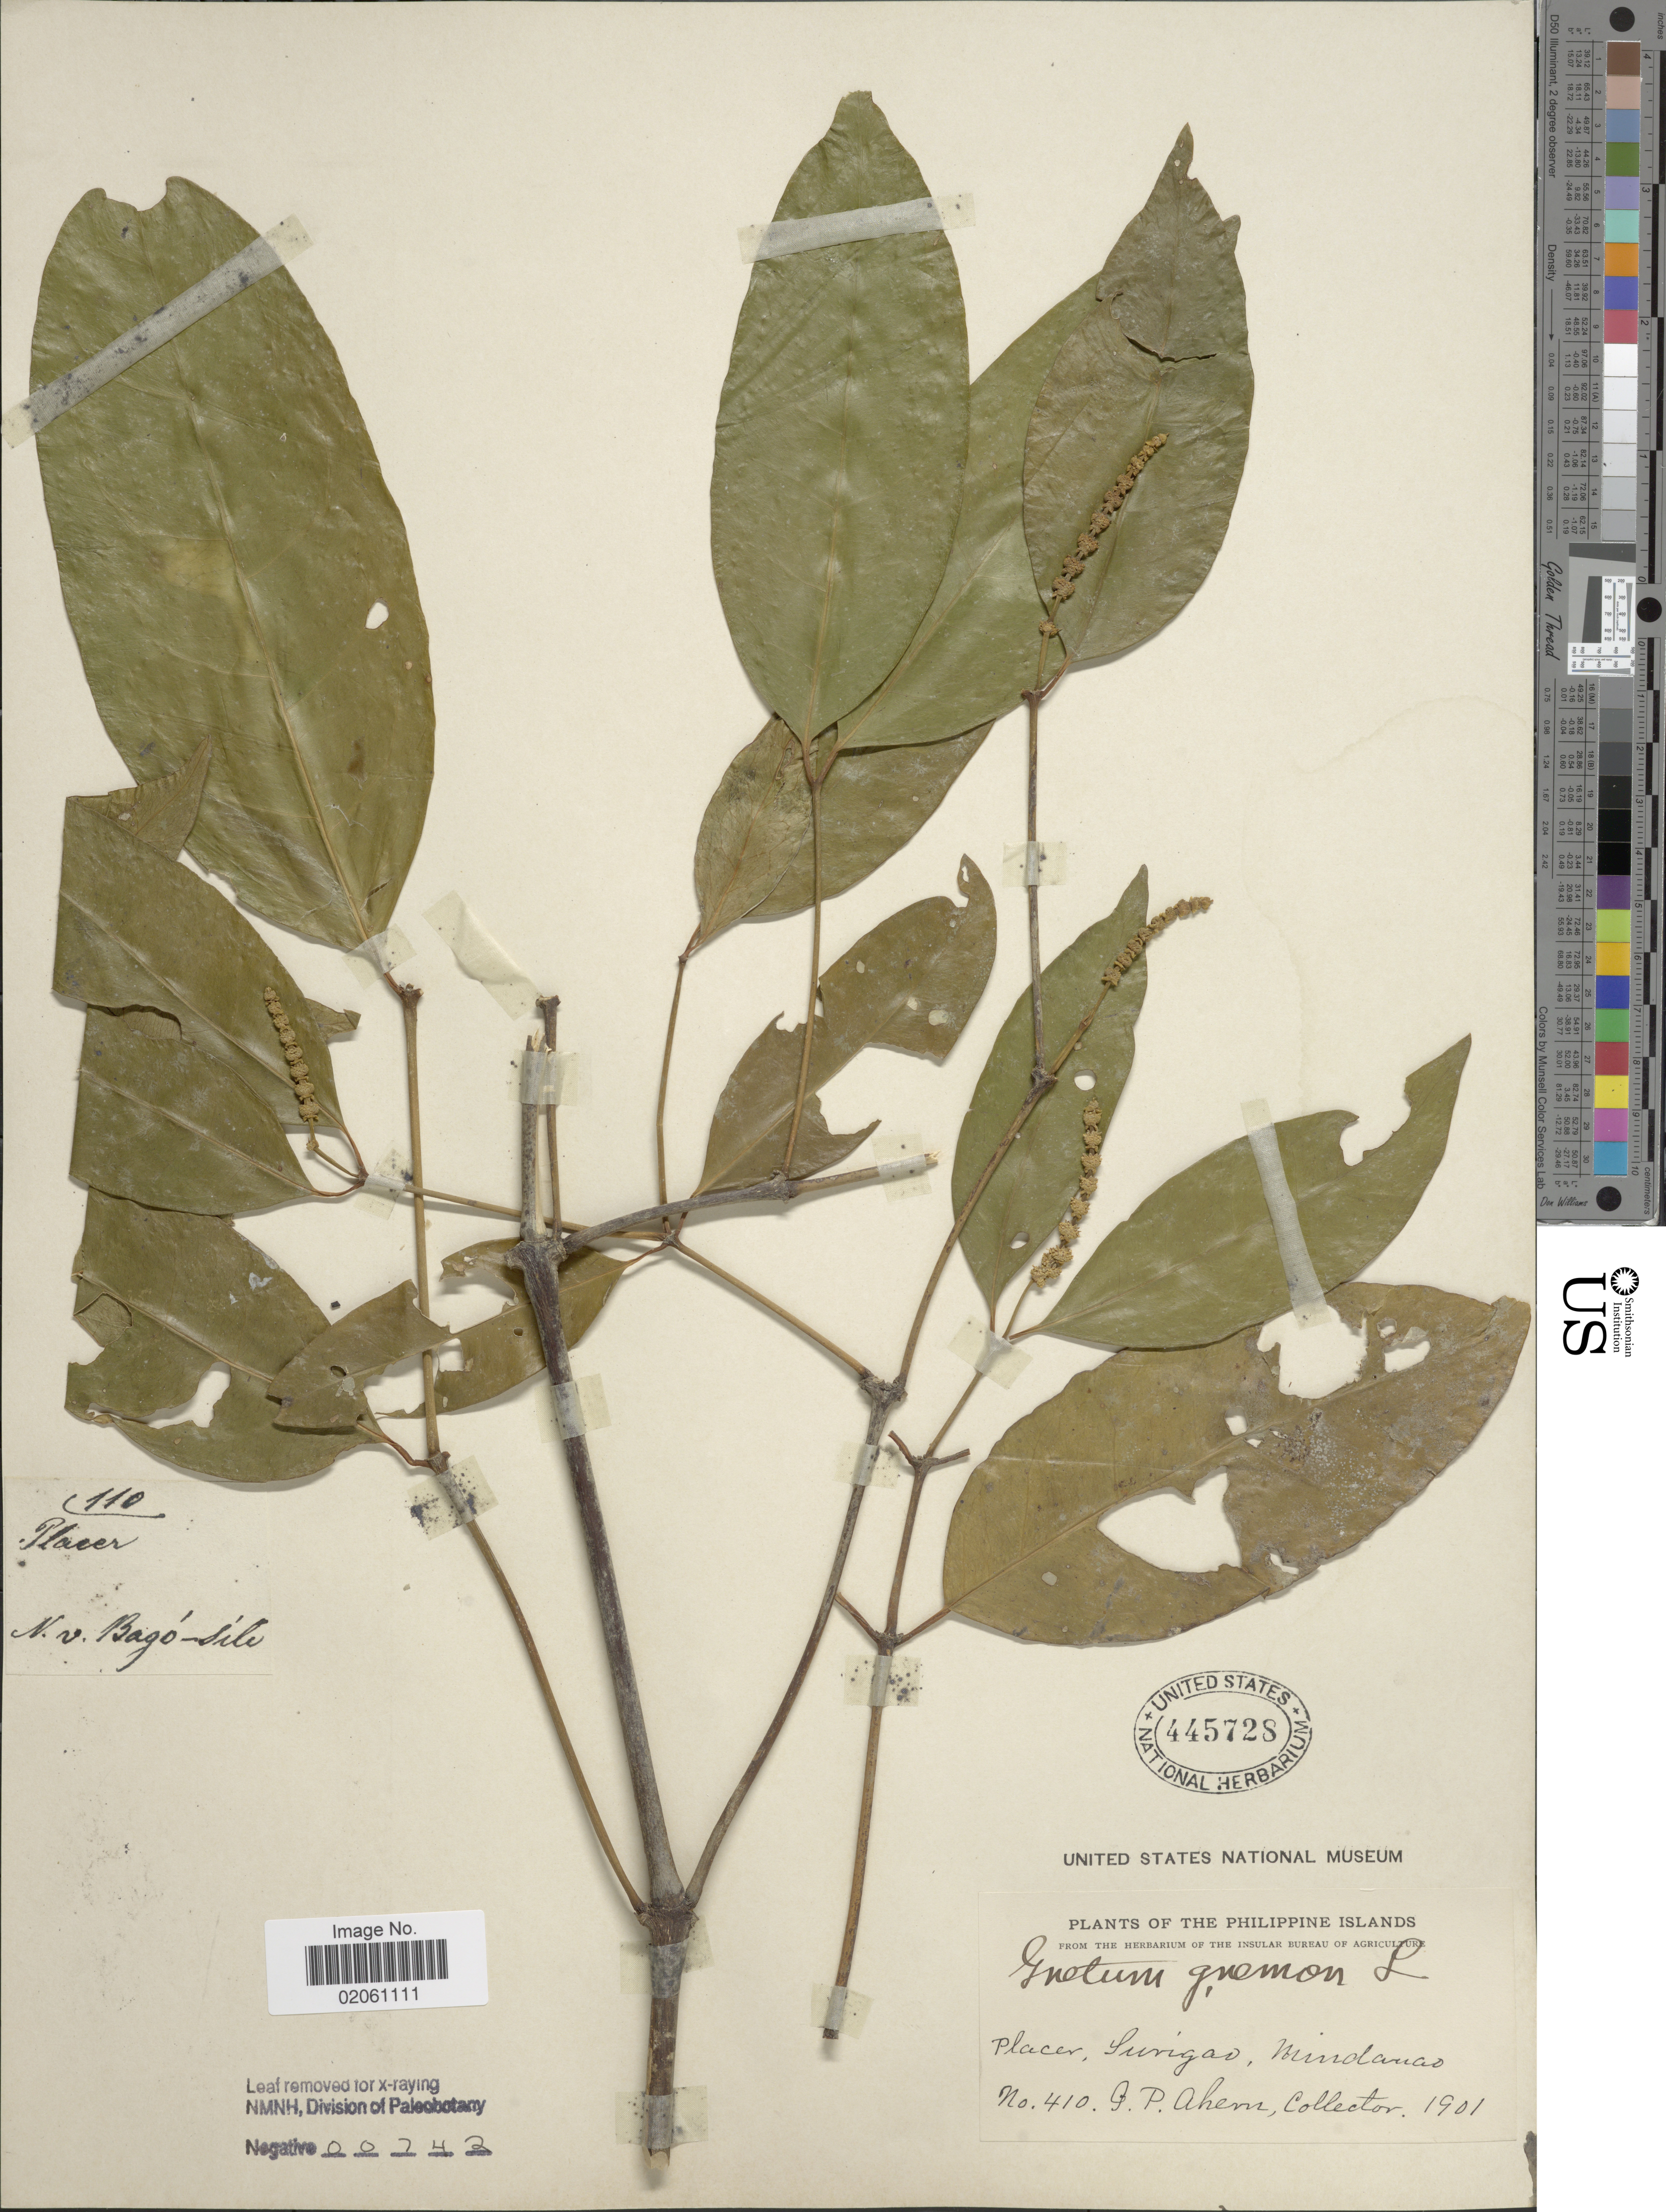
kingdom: Plantae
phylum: Tracheophyta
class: Gnetopsida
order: Gnetales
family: Gnetaceae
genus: Gnetum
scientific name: Gnetum gnemon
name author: L.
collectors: G. Ahern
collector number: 410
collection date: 1901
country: Philippines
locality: Placer, Surigao, Mindanao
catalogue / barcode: US 445728